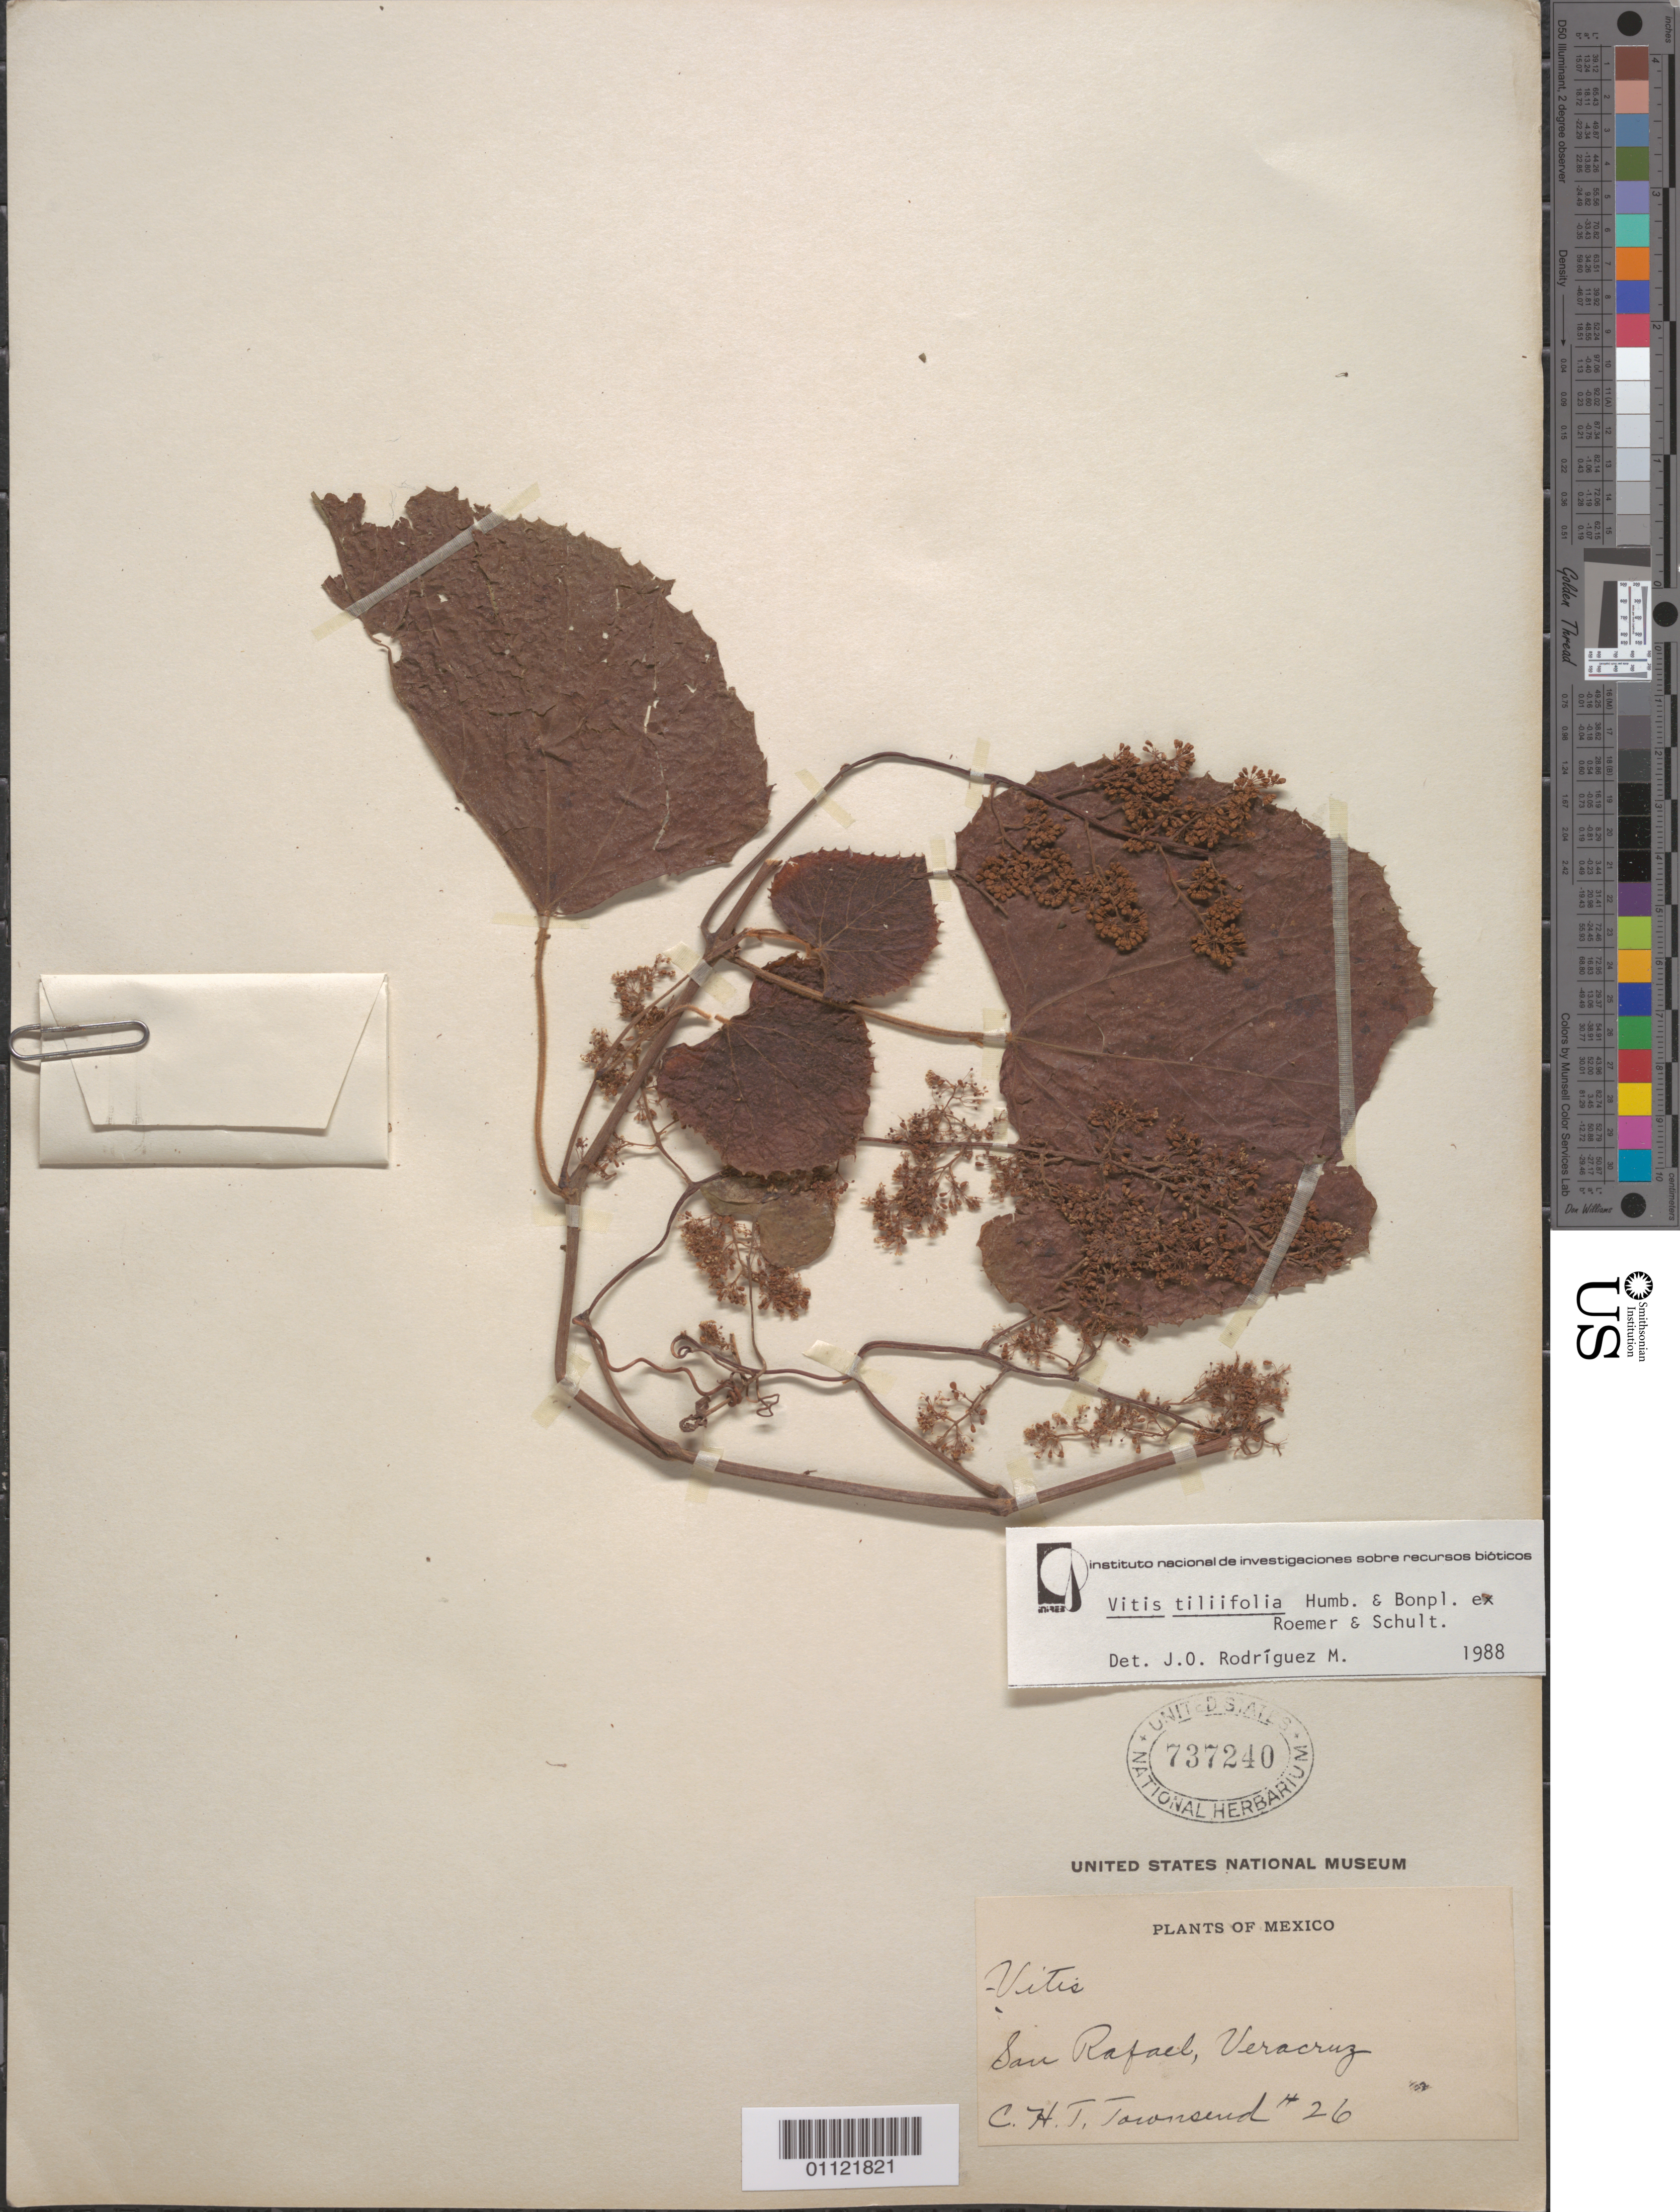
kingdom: Plantae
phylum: Tracheophyta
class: Magnoliopsida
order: Vitales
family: Vitaceae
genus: Vitis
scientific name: Vitis tiliifolia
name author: Humb. & Bonpl. ex Schult.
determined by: Rodriguez M., J. O.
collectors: C. H. T. Townsend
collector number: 26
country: Mexico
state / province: Veracruz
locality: San Rafael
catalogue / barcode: US 737240